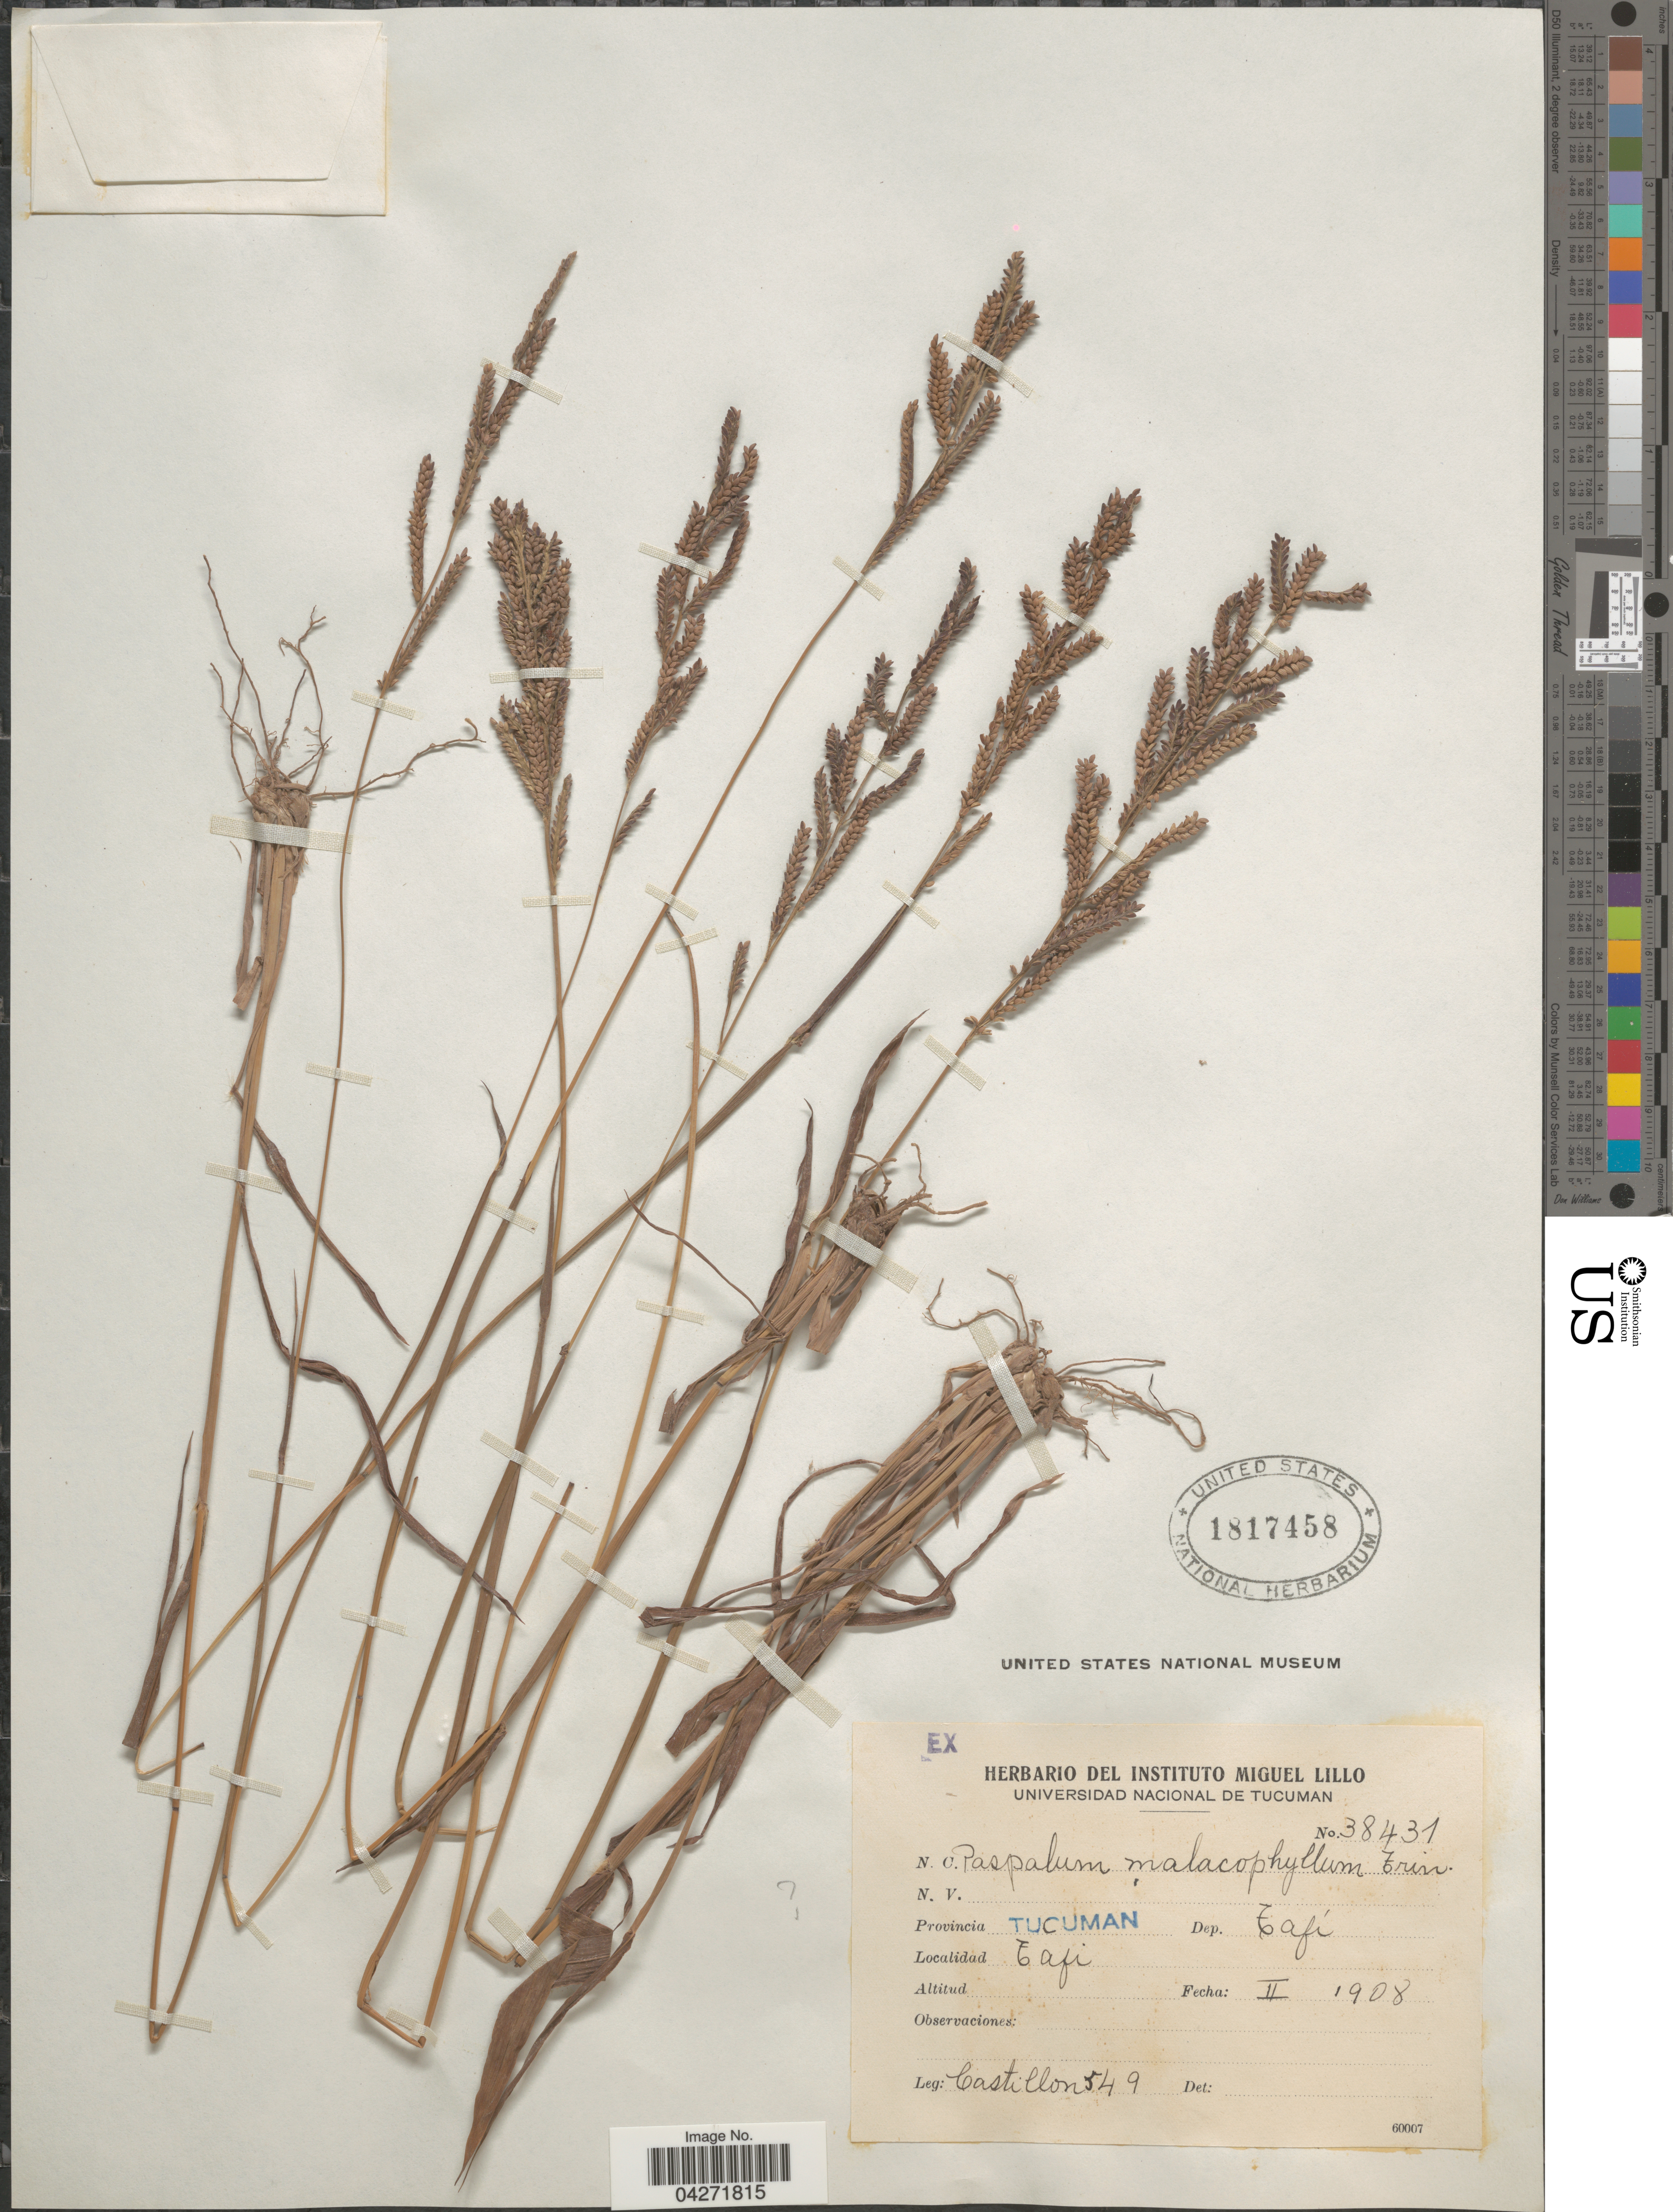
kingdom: Plantae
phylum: Tracheophyta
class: Liliopsida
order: Poales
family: Poaceae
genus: Paspalum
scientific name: Paspalum malacophyllum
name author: Trin.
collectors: Castillon, --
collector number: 549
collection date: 1908-02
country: Argentina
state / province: Tucuman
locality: Dep. Tafi. Tafi.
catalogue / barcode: US 1817458